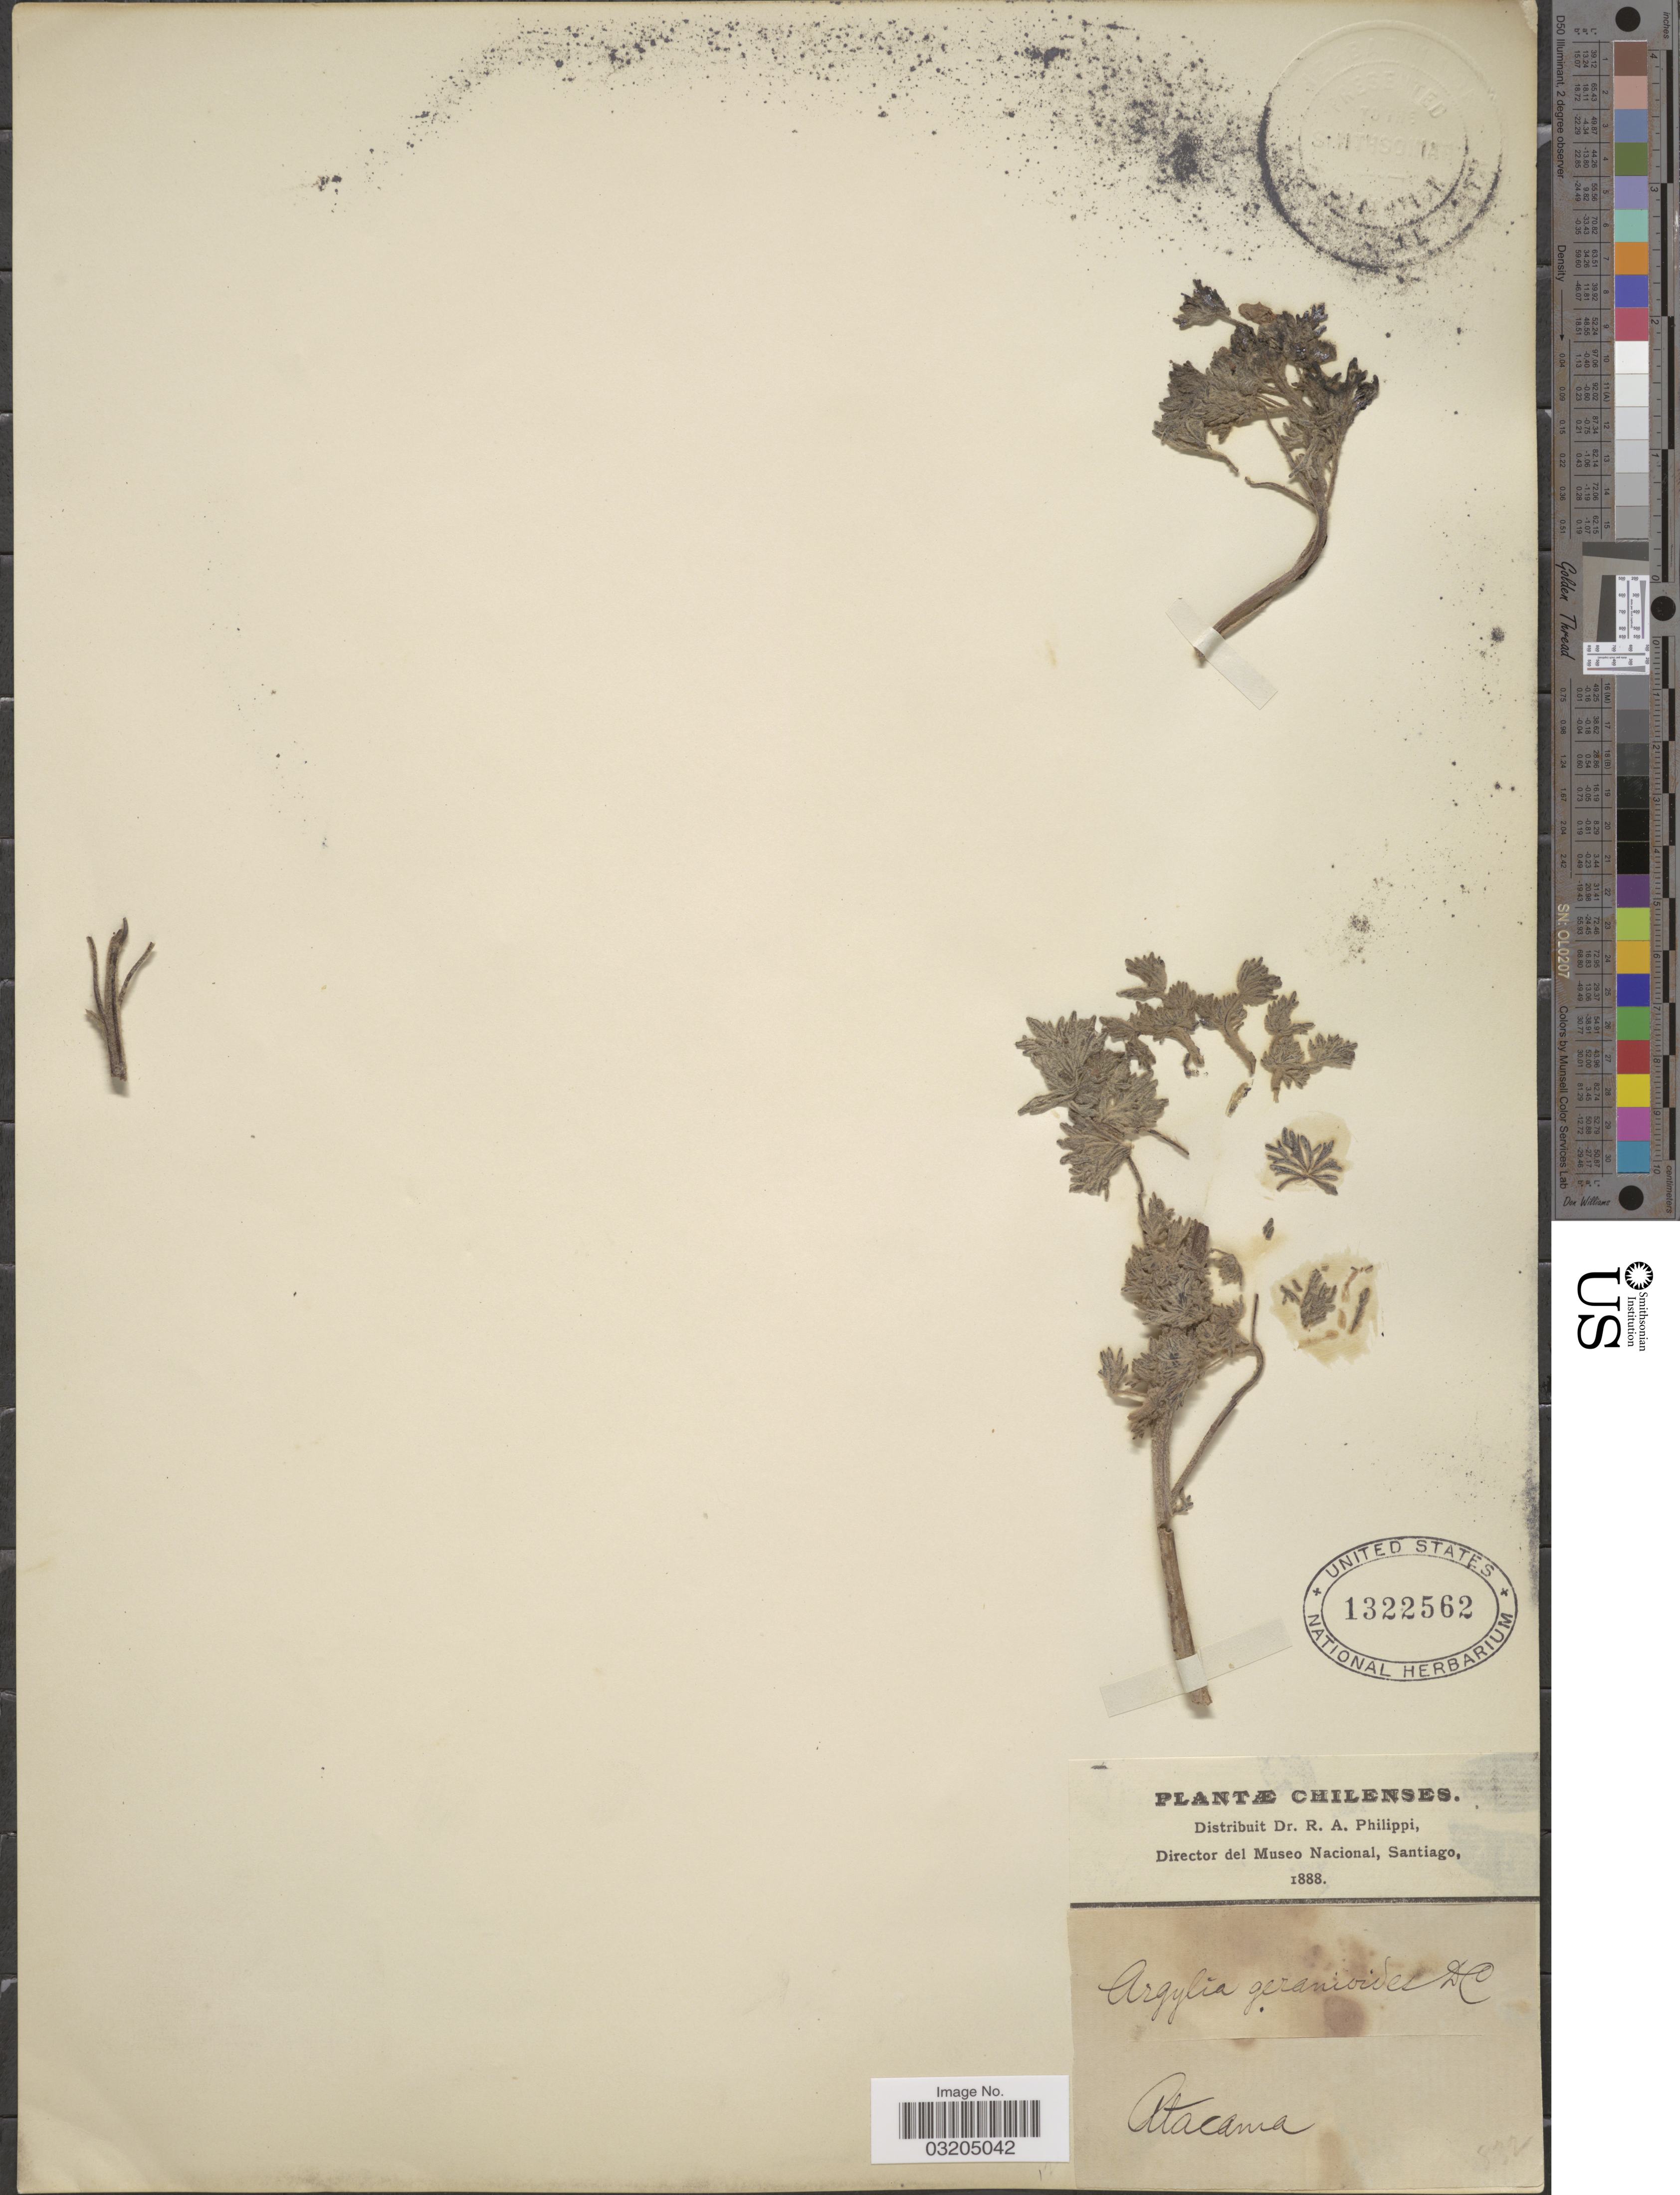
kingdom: Plantae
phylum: Tracheophyta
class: Magnoliopsida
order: Lamiales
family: Bignoniaceae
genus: Argylia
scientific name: Argylia geranioides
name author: A. DC. in DC.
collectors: ex. herb. R.A. Philippi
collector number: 832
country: Chile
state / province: Atacama (III)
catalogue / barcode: US 1322562